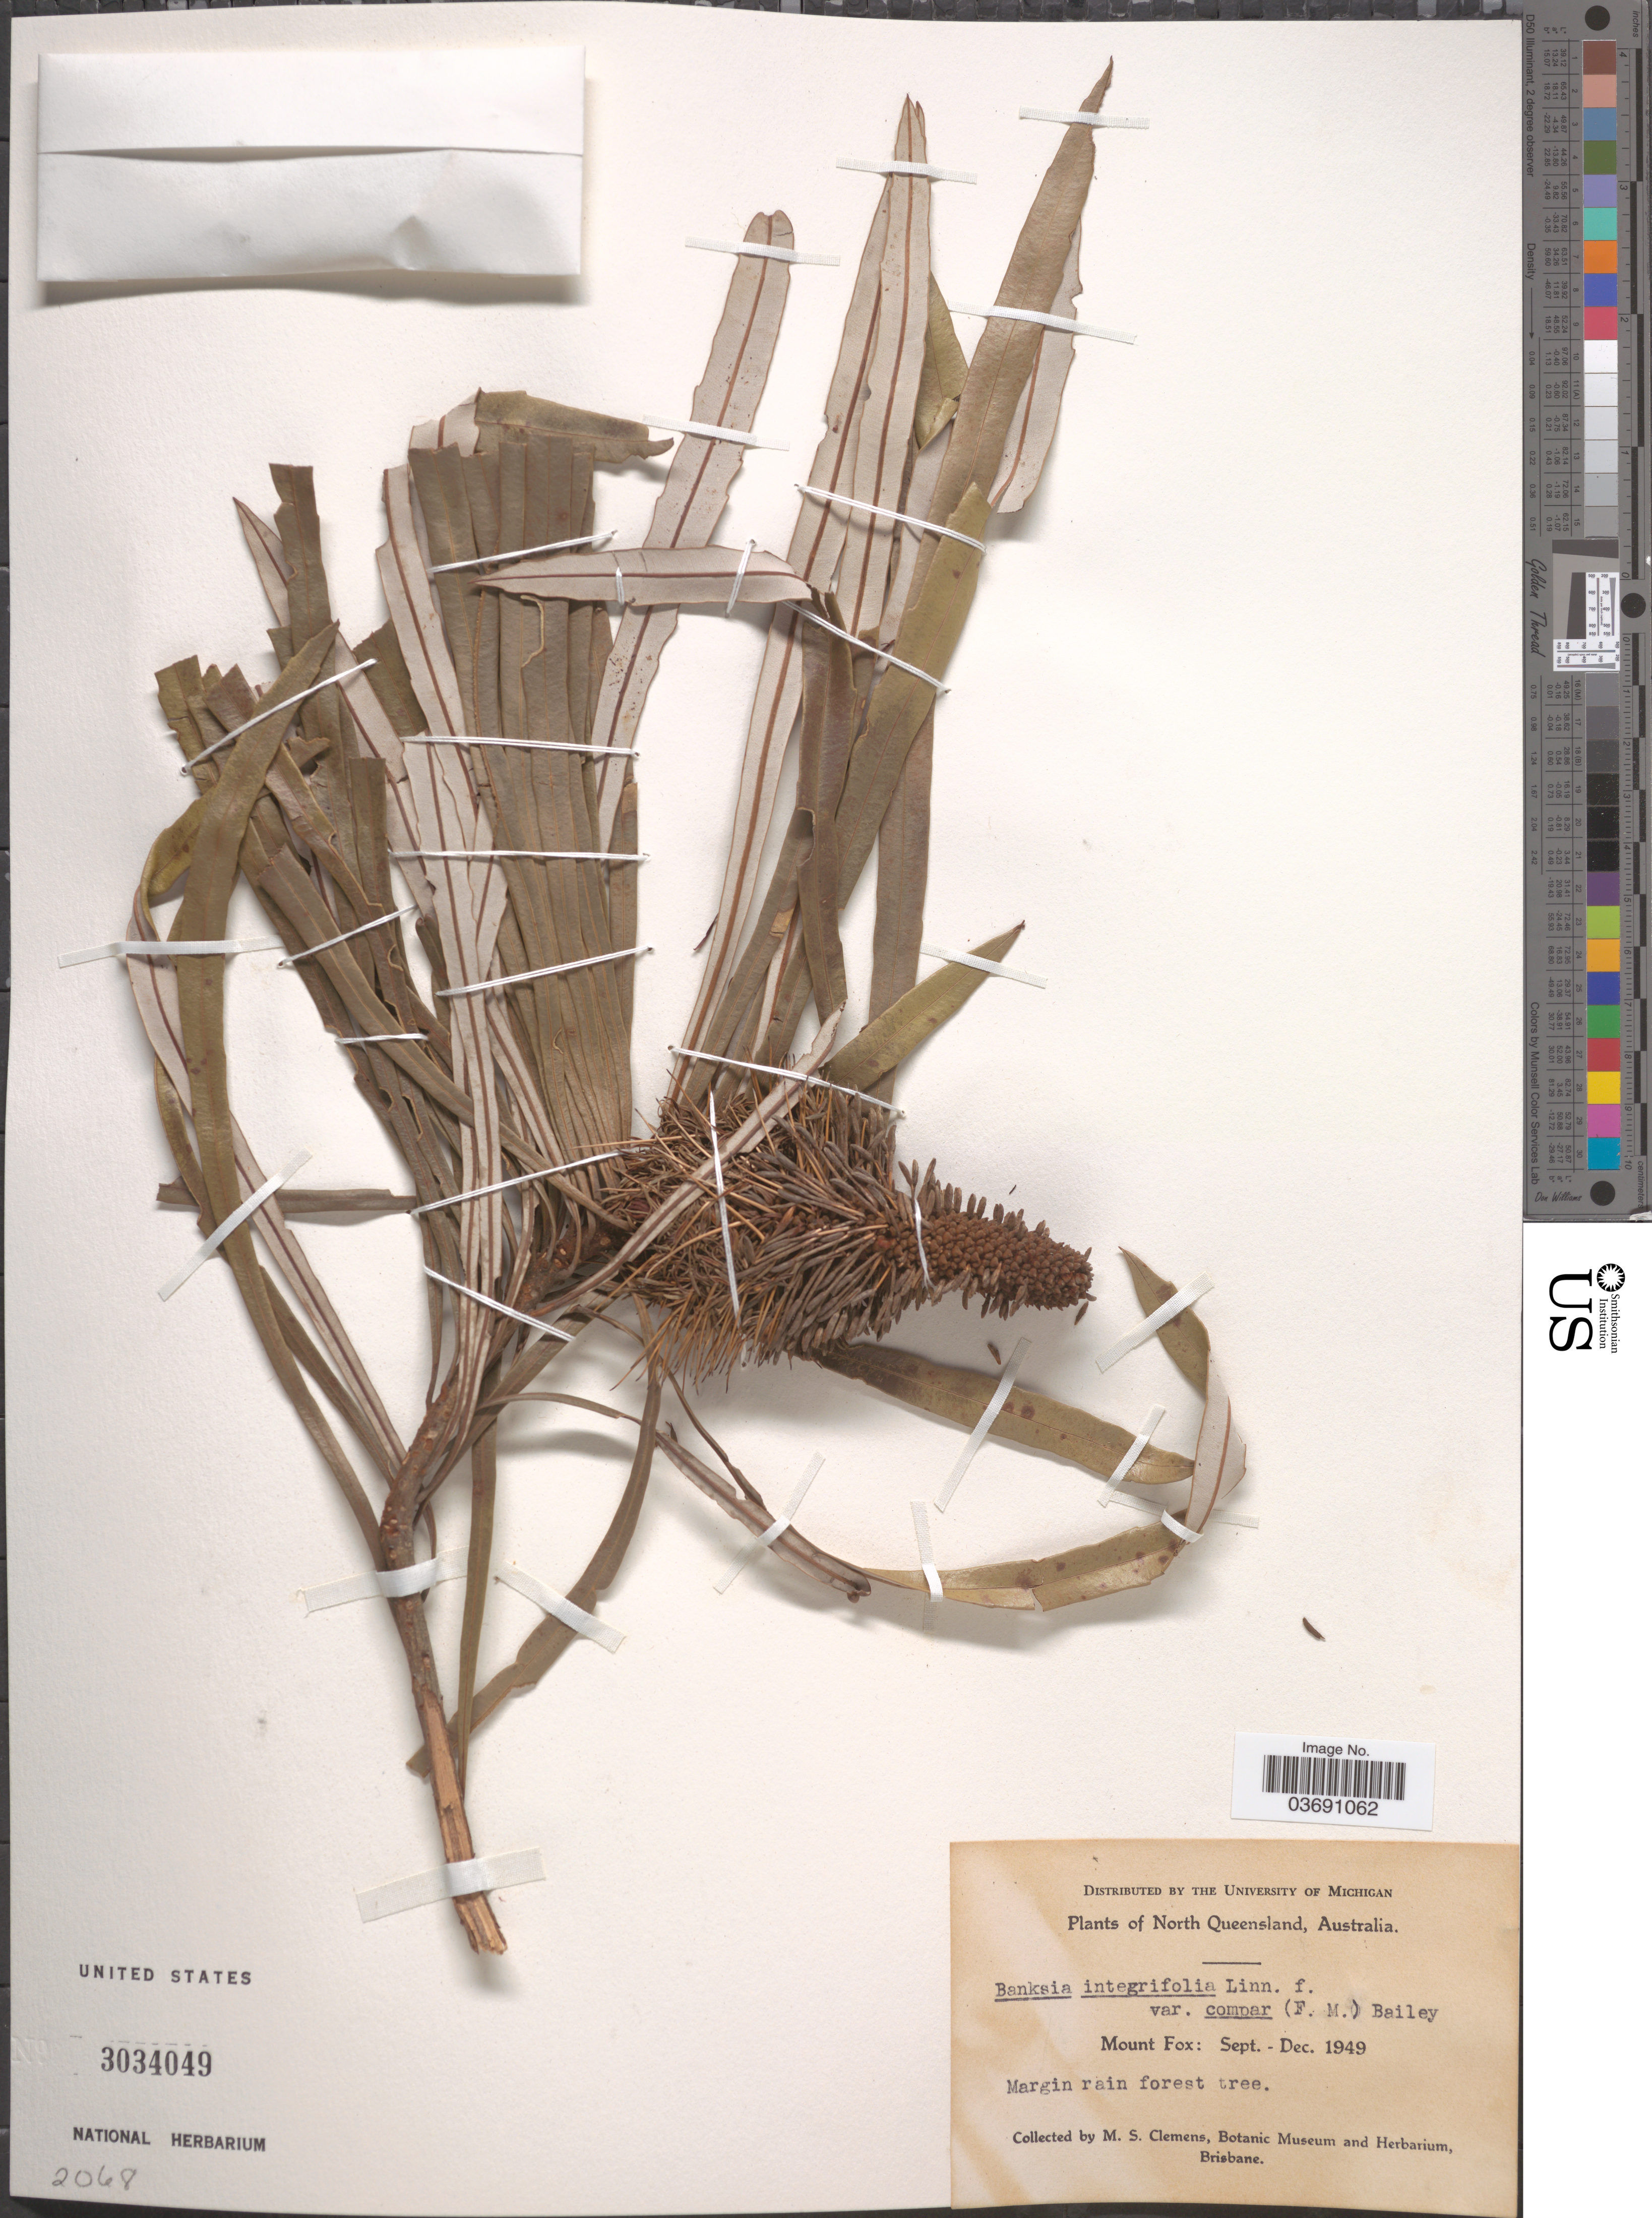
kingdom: Plantae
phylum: Tracheophyta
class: Magnoliopsida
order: Proteales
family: Proteaceae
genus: Banksia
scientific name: Banksia integrifolia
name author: L. f.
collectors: M. S. Clemens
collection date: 1949-09/1949-12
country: Australia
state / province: Queensland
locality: North Queensland. Mount Fox.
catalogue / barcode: US 3034049